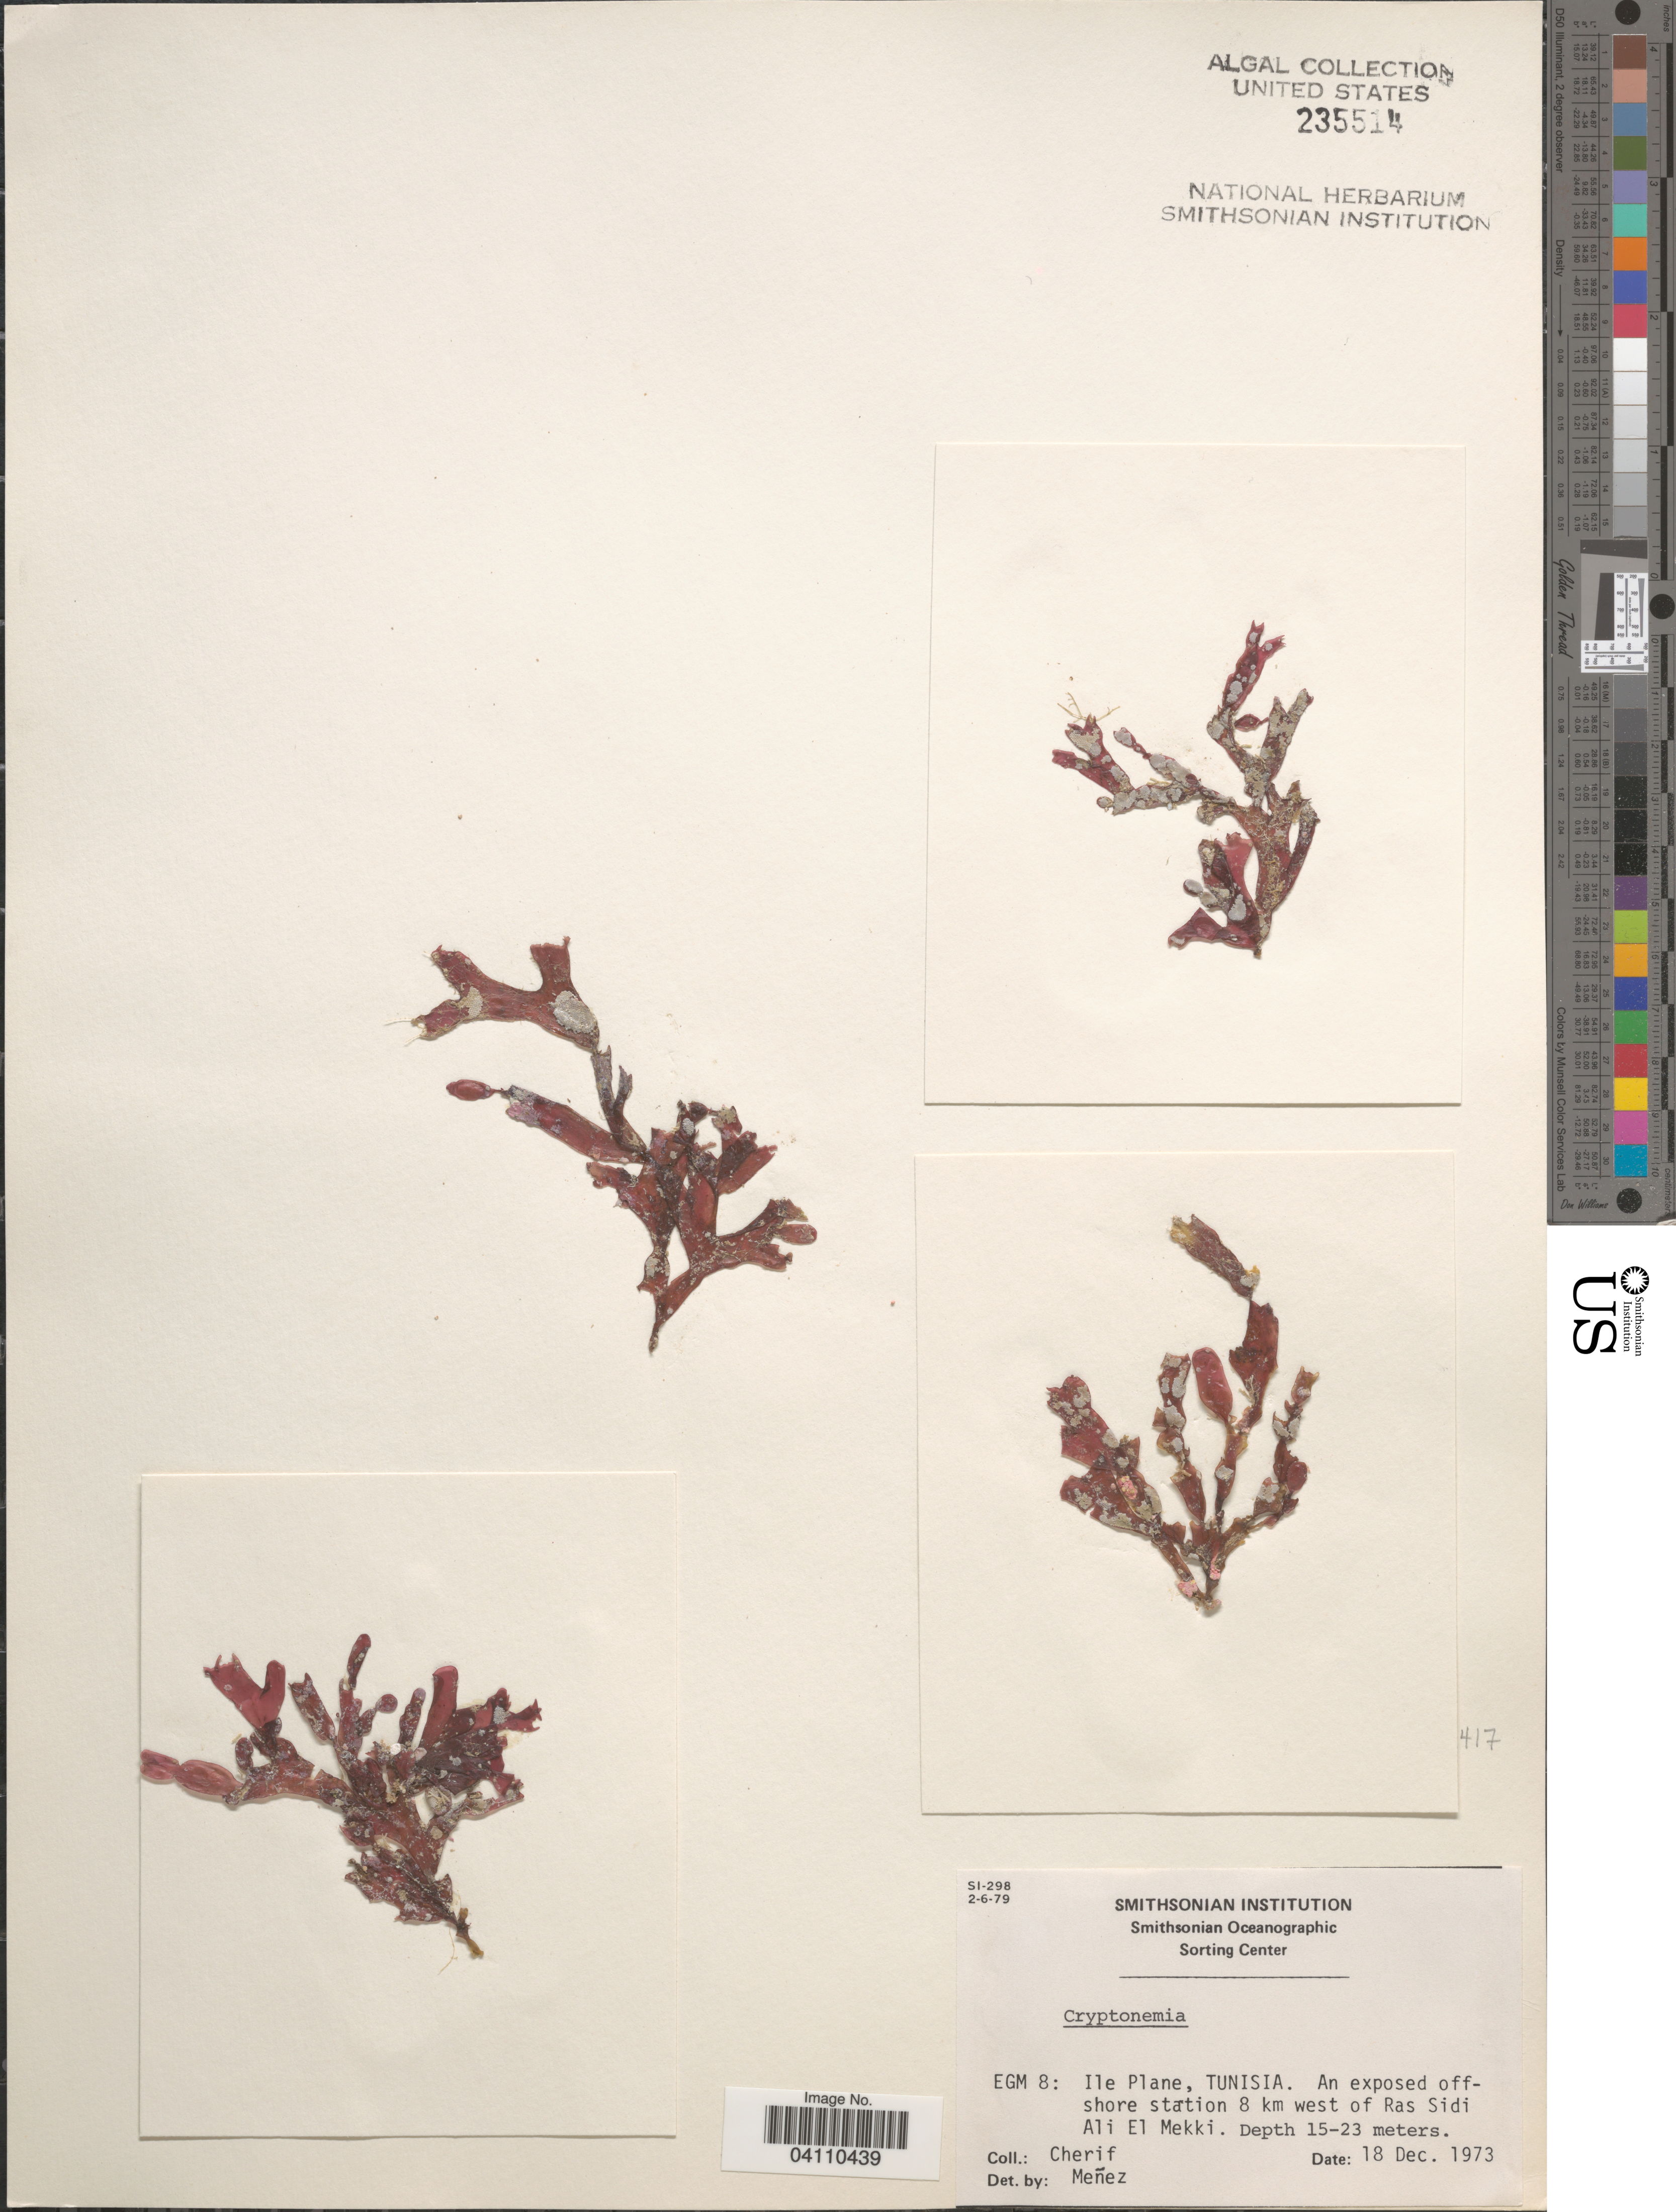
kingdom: Plantae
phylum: Rhodophyta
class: Florideophyceae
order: Halymeniales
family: Halymeniaceae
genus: Cryptonemia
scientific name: Cryptonemia sp.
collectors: -. Cherif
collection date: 1973-12-18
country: Tunisia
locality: EGM 8: Ile Plane, Tunisia. An exposed off-shore station 8 km west of Ras Sidi Ali El Mekki.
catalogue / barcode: US 235514